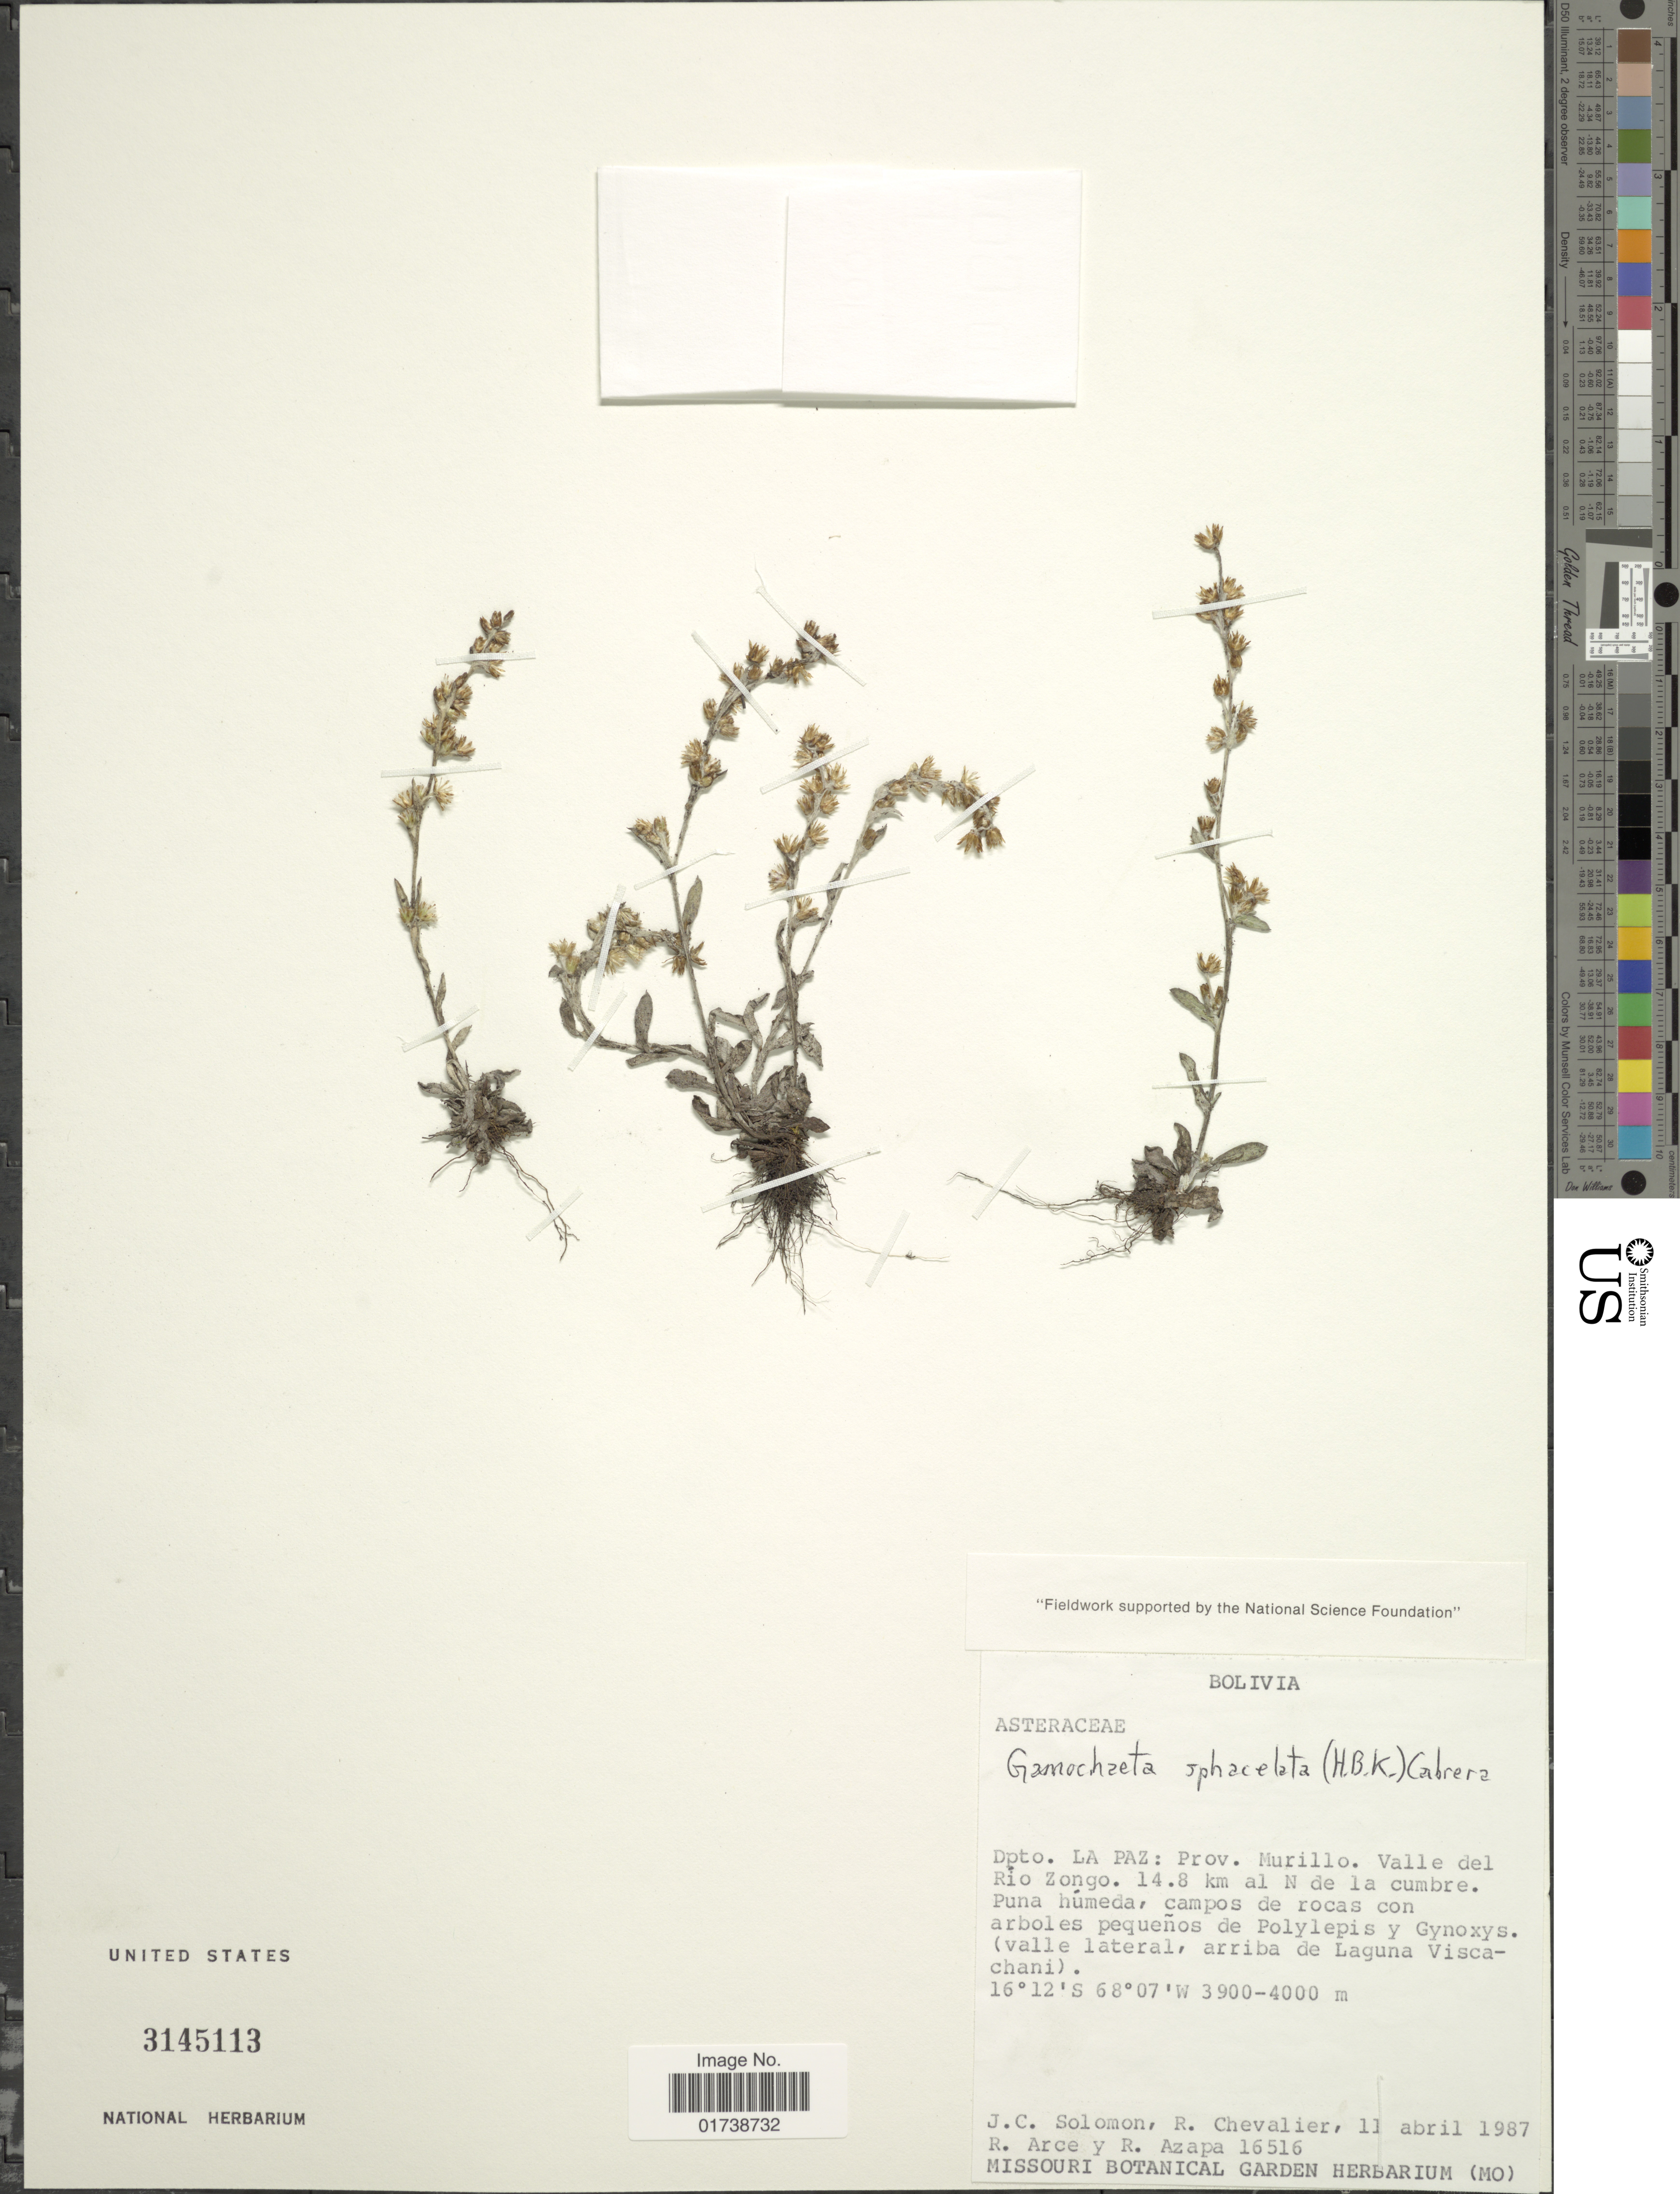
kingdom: Plantae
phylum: Tracheophyta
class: Magnoliopsida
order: Asterales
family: Asteraceae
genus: Gamochaeta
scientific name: Gamochaeta sphacilata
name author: (Kunth) Cabrera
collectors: J. C. Solomon, R. C. Chevalier, R. Arce & R. Azapa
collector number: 16516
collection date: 1987-04-11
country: Bolivia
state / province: La Paz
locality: Prov. Murillo, Valle del Rio Zongo, 14.8 km al N de la cumbre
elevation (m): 3900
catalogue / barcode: US 3145113